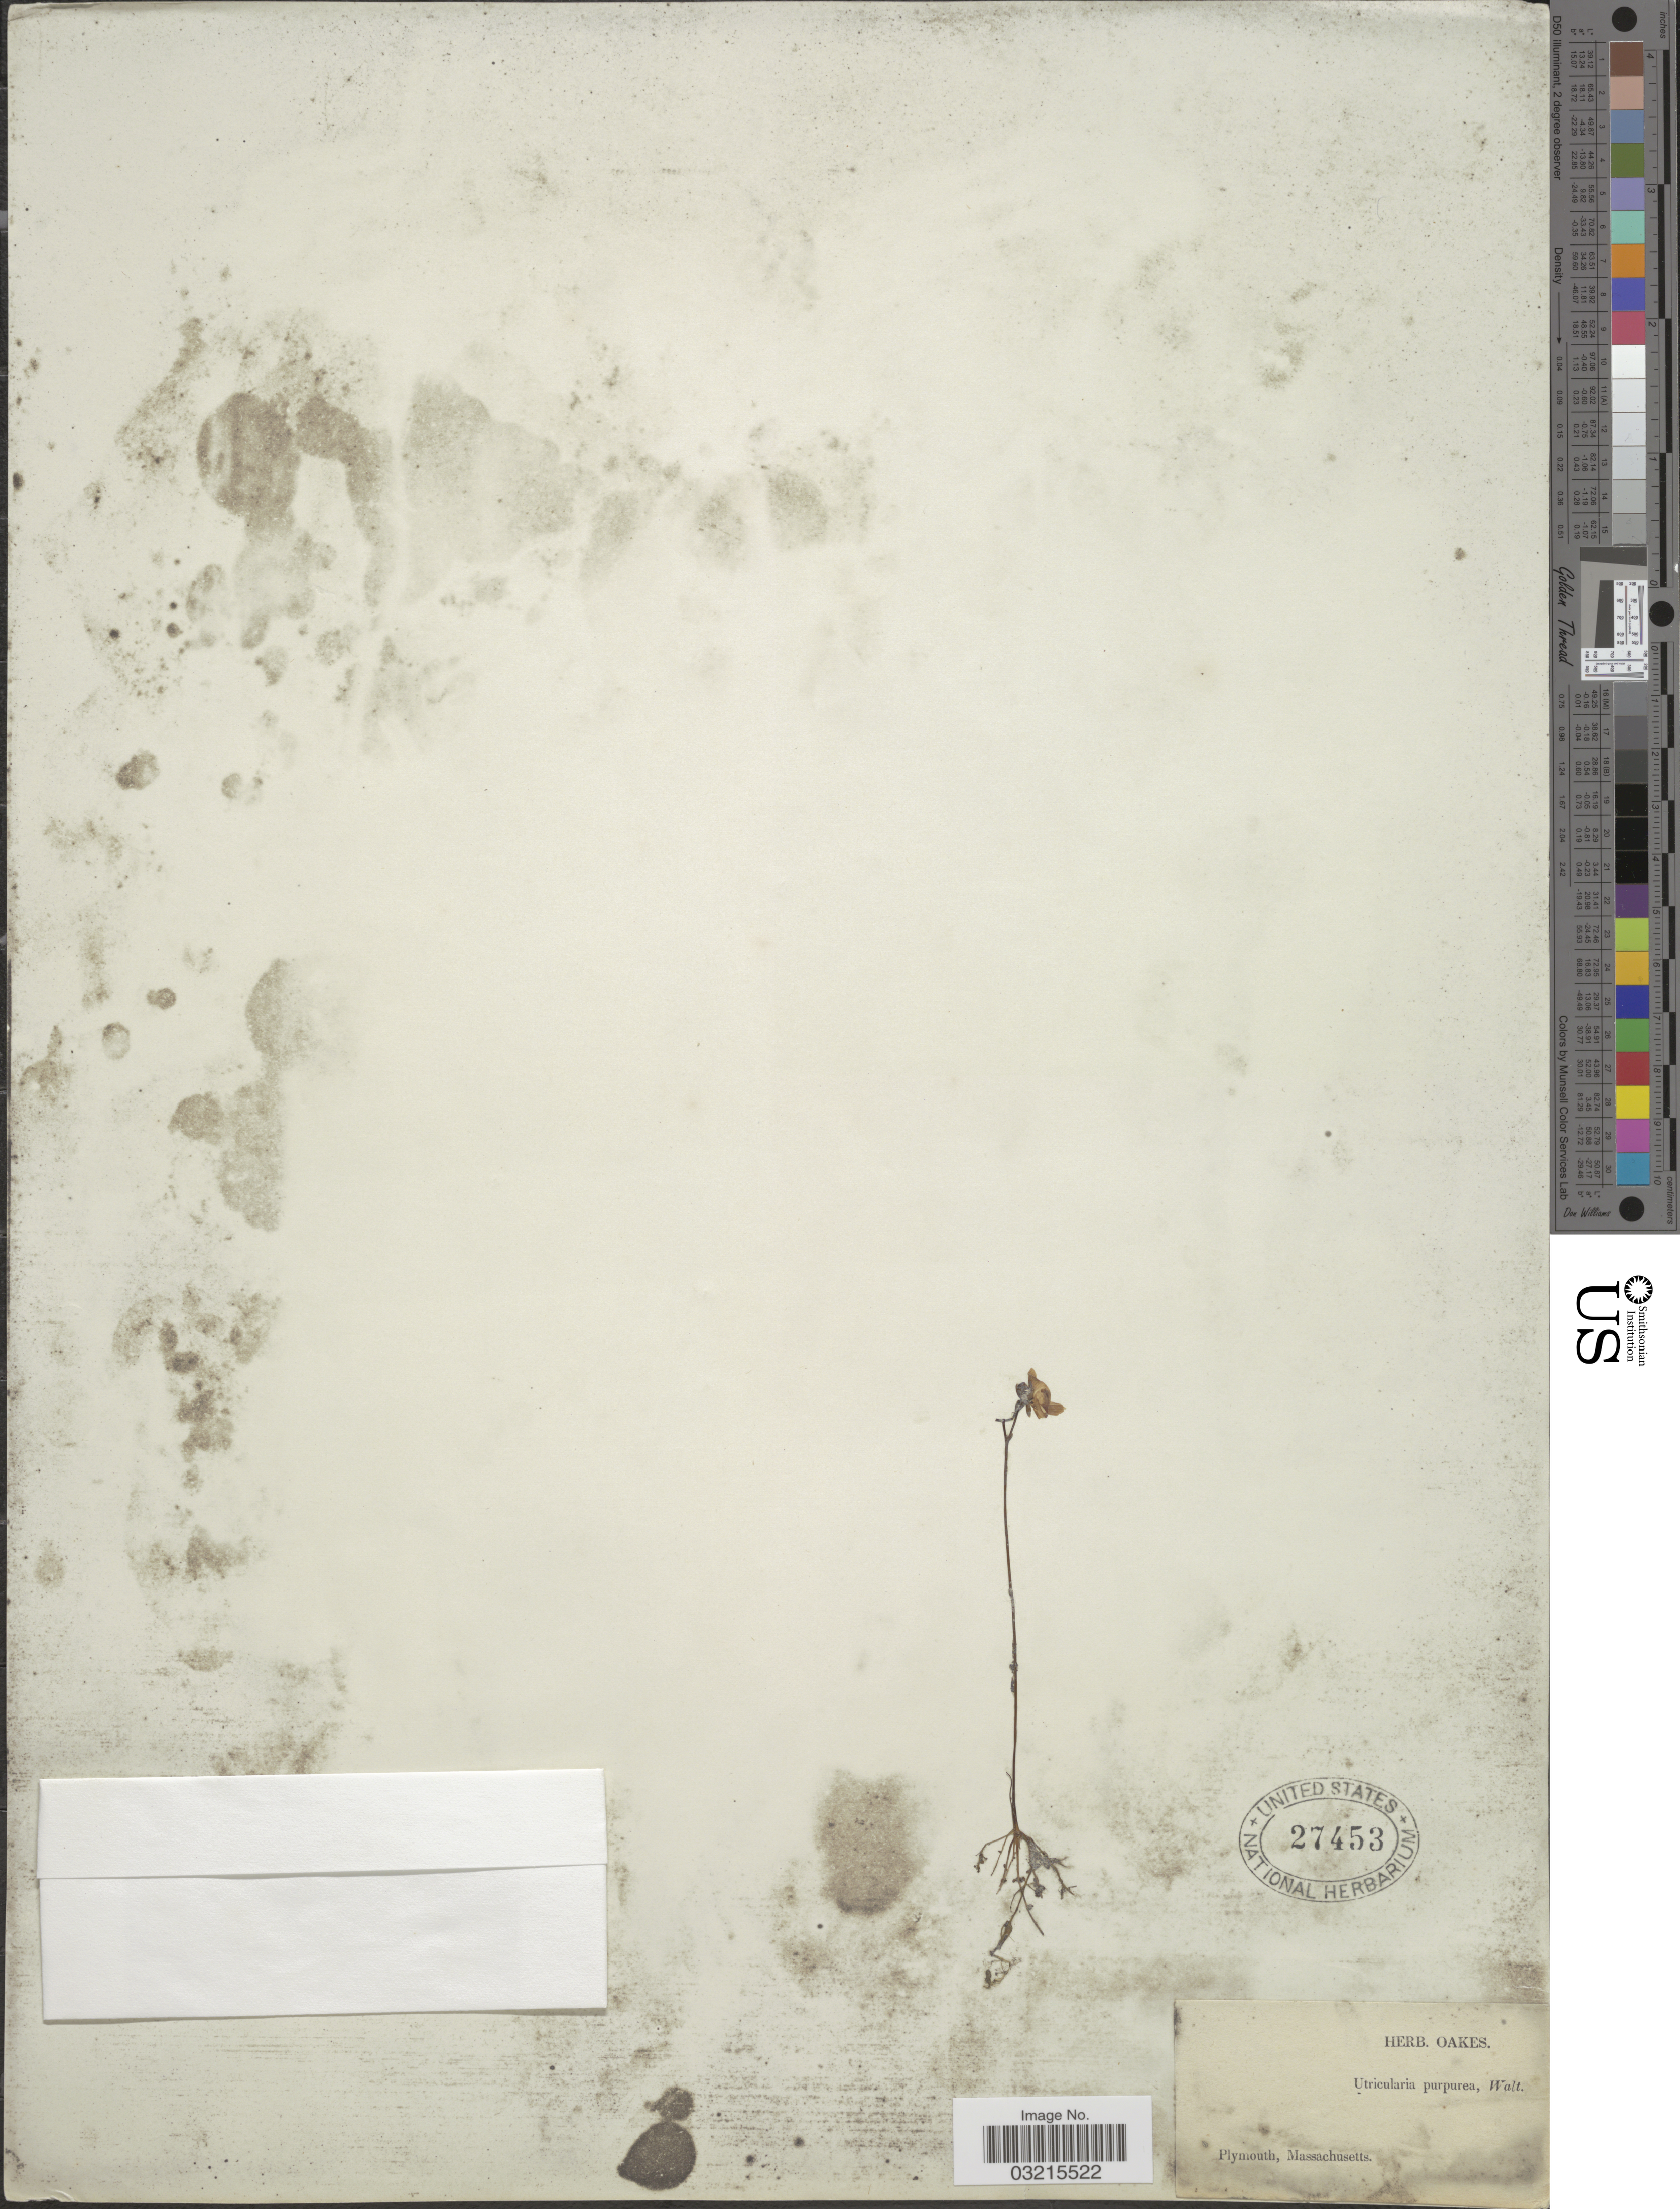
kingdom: Plantae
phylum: Tracheophyta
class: Magnoliopsida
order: Lamiales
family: Lentibulariaceae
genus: Utricularia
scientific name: Utricularia purpurea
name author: Walter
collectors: ex herb. Oakes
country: United States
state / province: Massachusetts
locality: Plymouth.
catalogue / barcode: US 27453